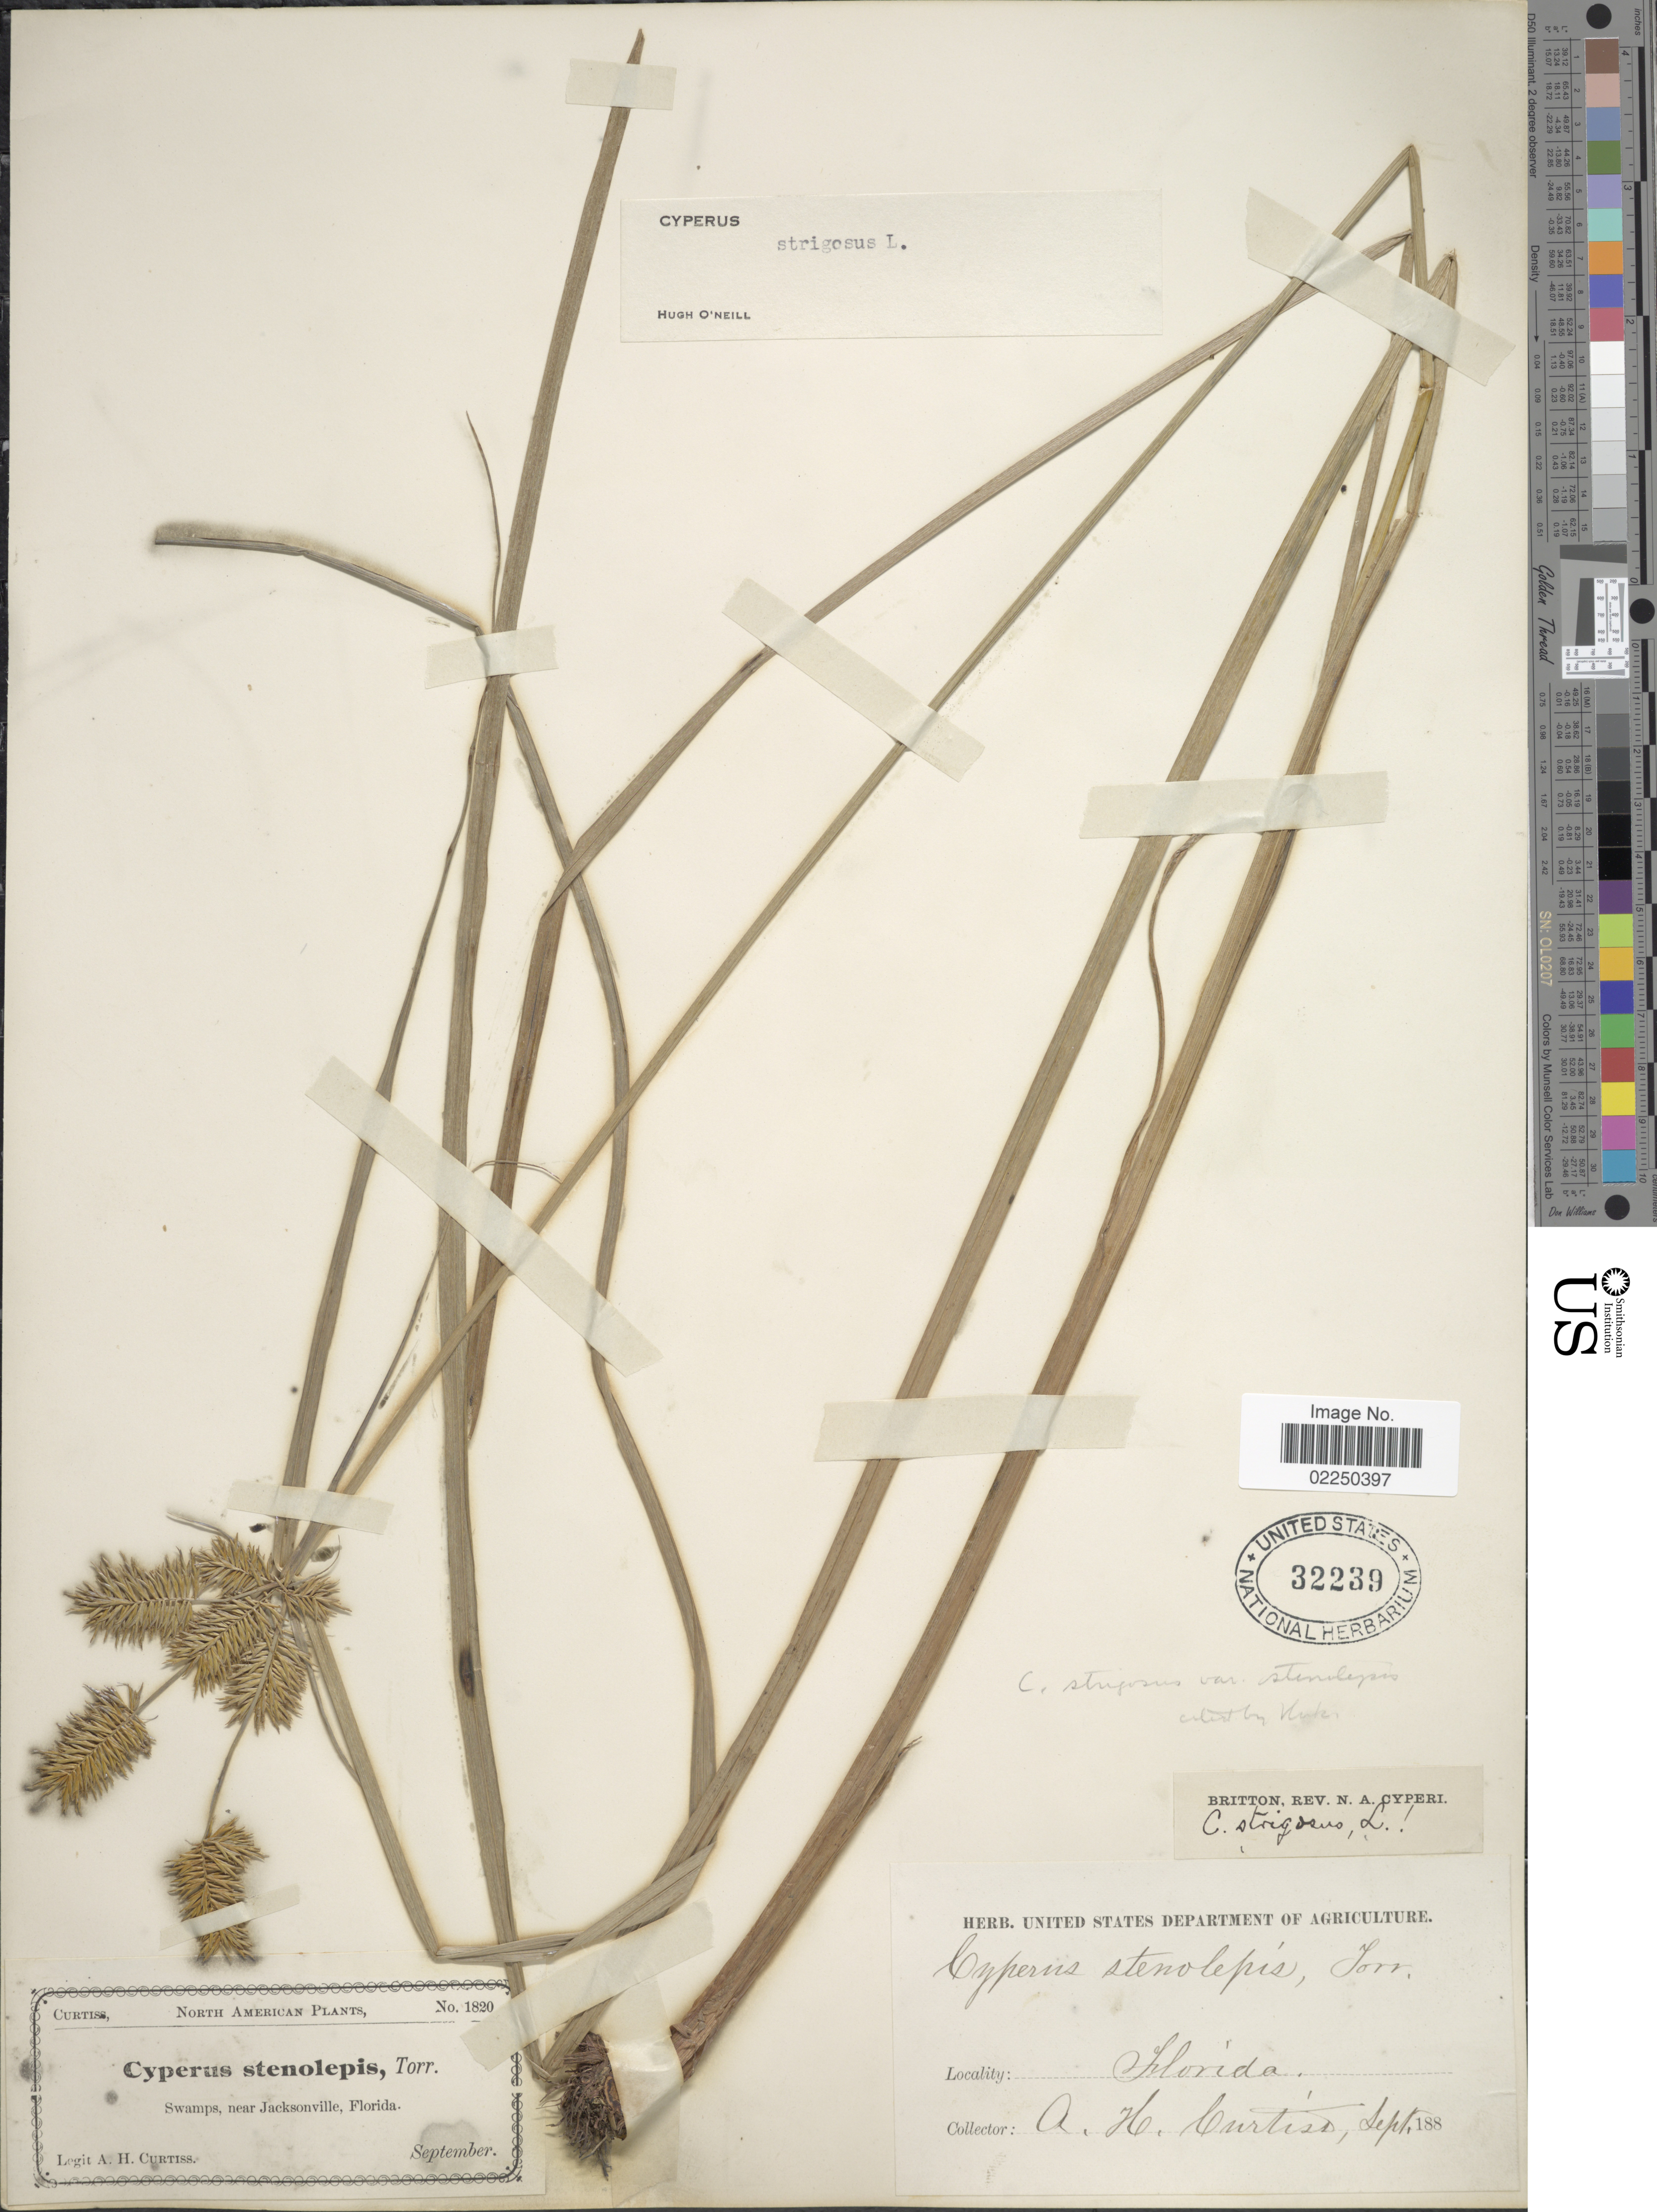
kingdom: Plantae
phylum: Tracheophyta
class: Liliopsida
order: Poales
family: Cyperaceae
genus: Cyperus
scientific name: Cyperus strigosus var. stenolepis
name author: (Torr.) Kük.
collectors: A. H. Curtiss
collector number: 1820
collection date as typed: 188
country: United States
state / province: Florida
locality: Swamps, near Jacksonville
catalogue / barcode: US 32239